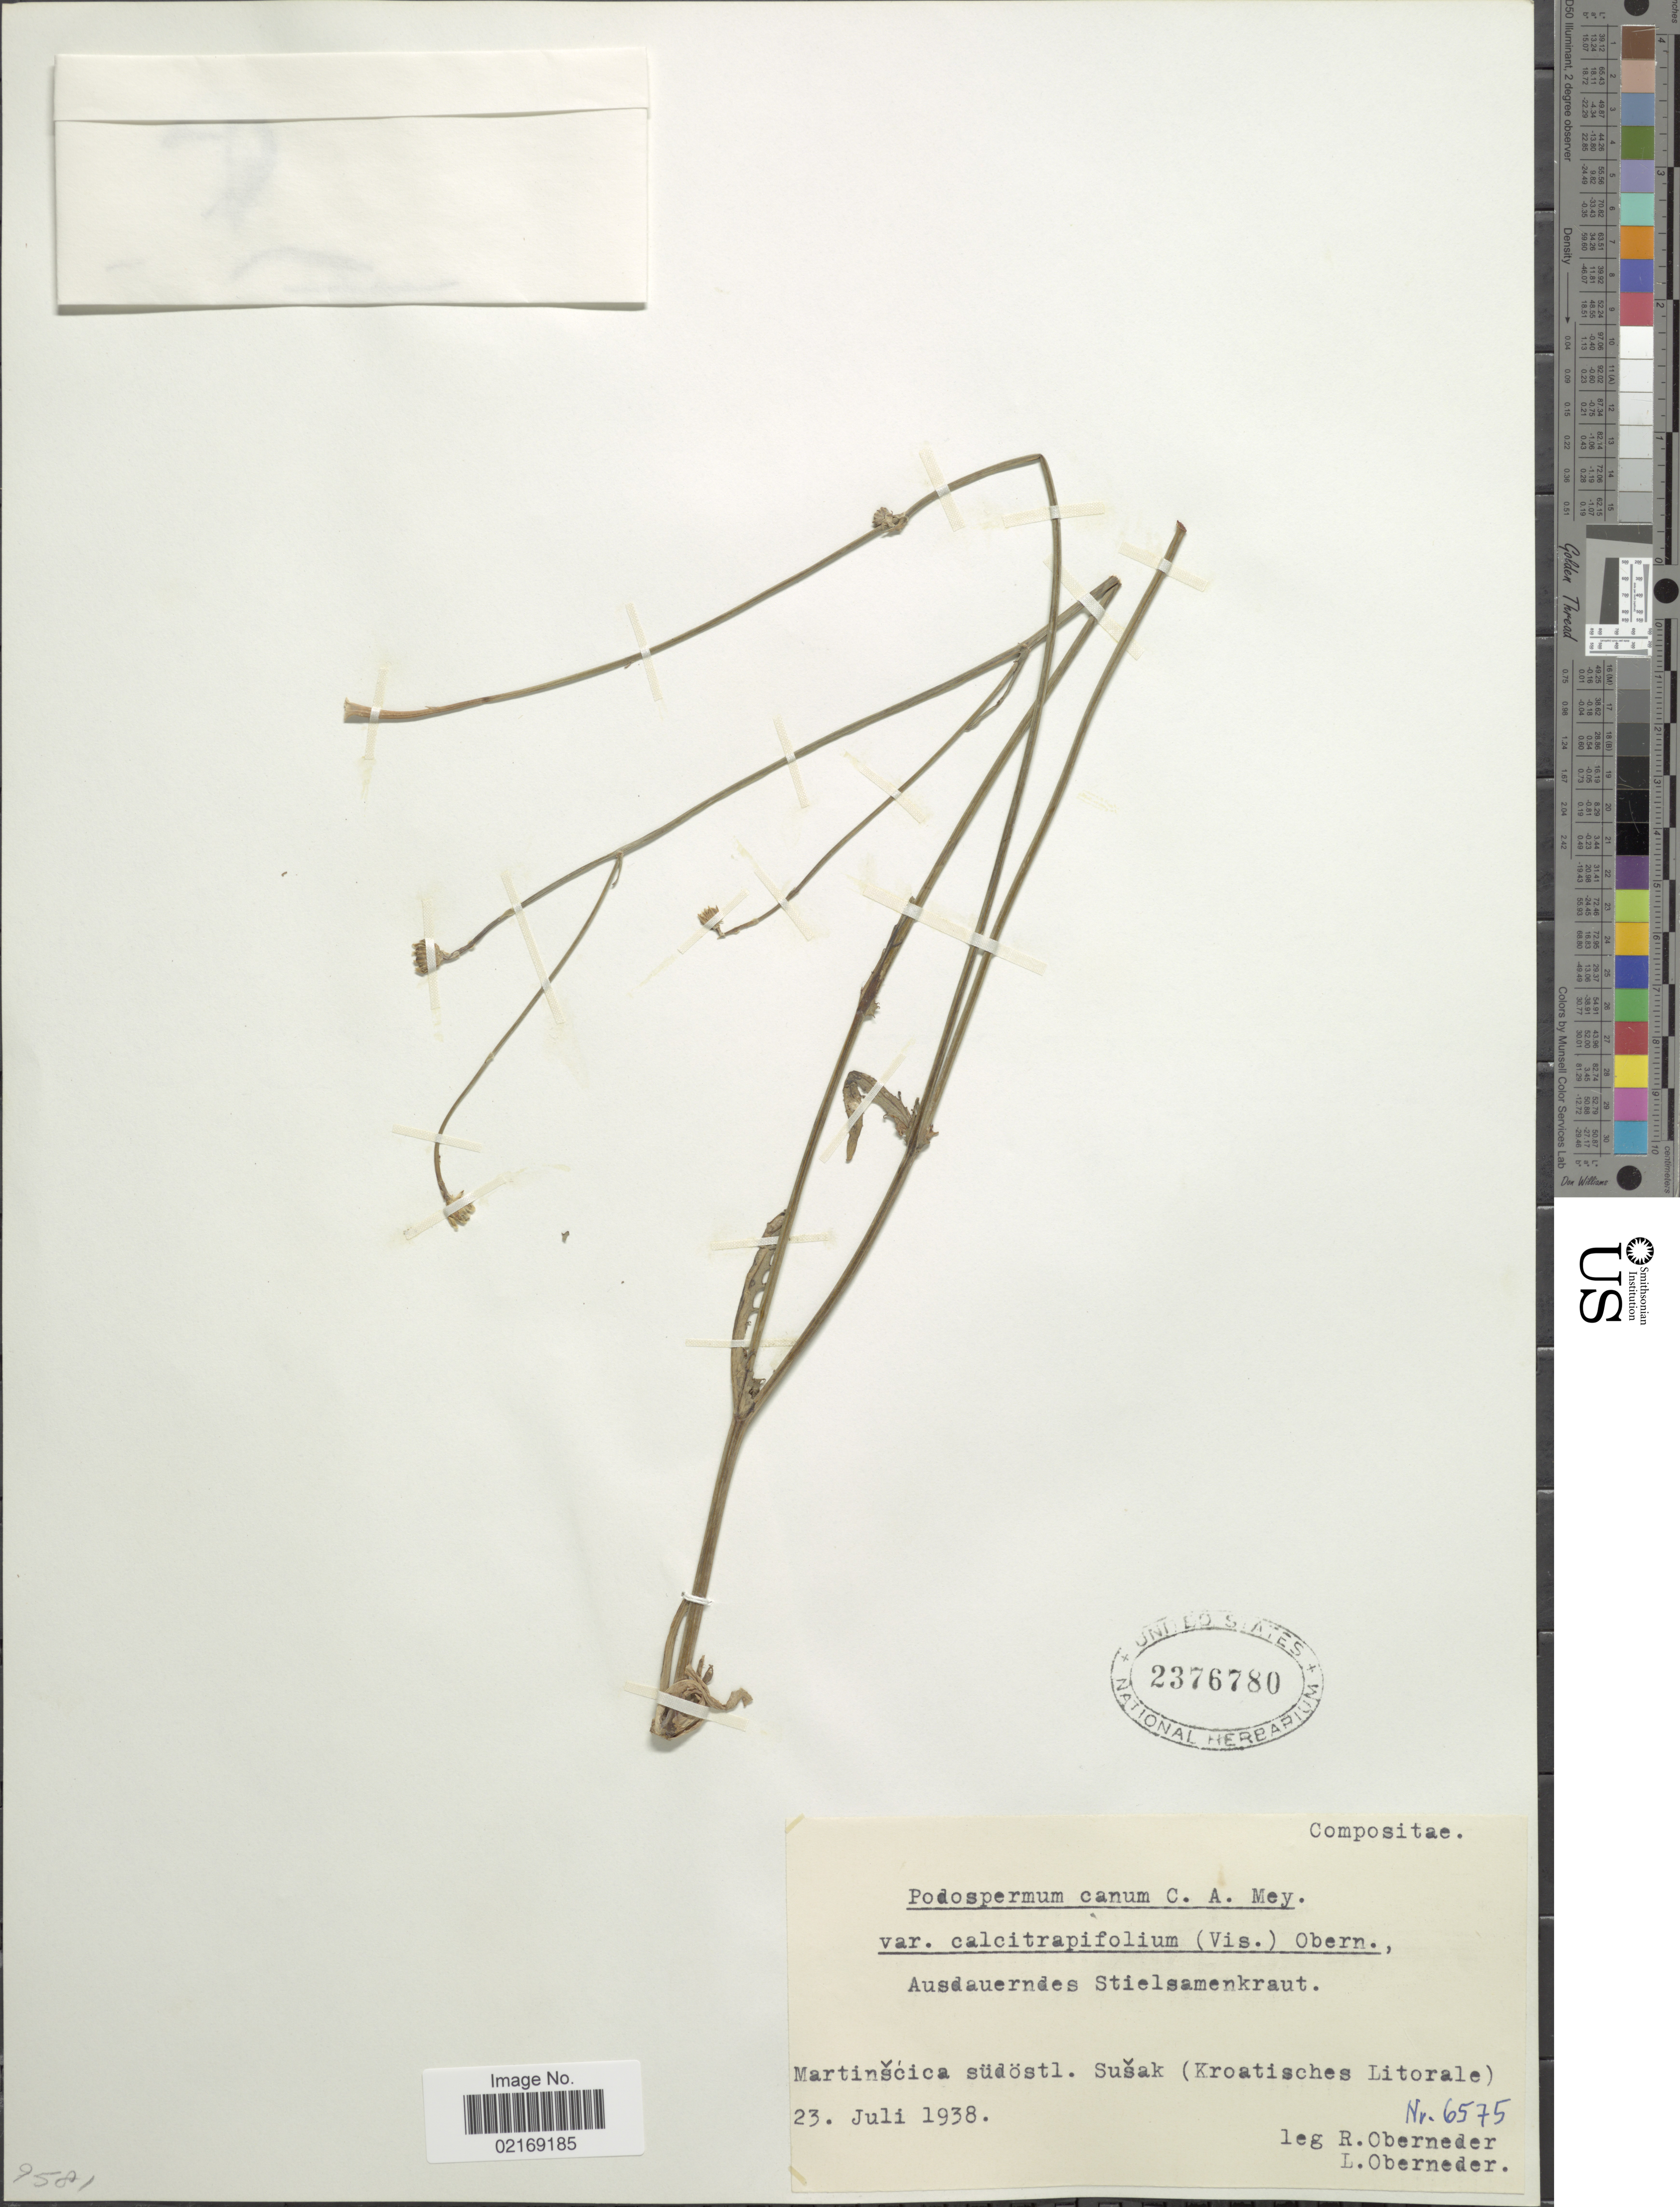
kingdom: Plantae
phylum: Tracheophyta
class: Magnoliopsida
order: Asterales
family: Asteraceae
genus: Podospermum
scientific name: Podospermum canum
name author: C.A. Mey.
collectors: R. Oberneder & L. Oberneder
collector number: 6575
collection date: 1938-07-23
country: Croatia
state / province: Zagreb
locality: Martinšcica südöstl. Sušak (Kroatisches Litorale)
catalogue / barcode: US 2376780